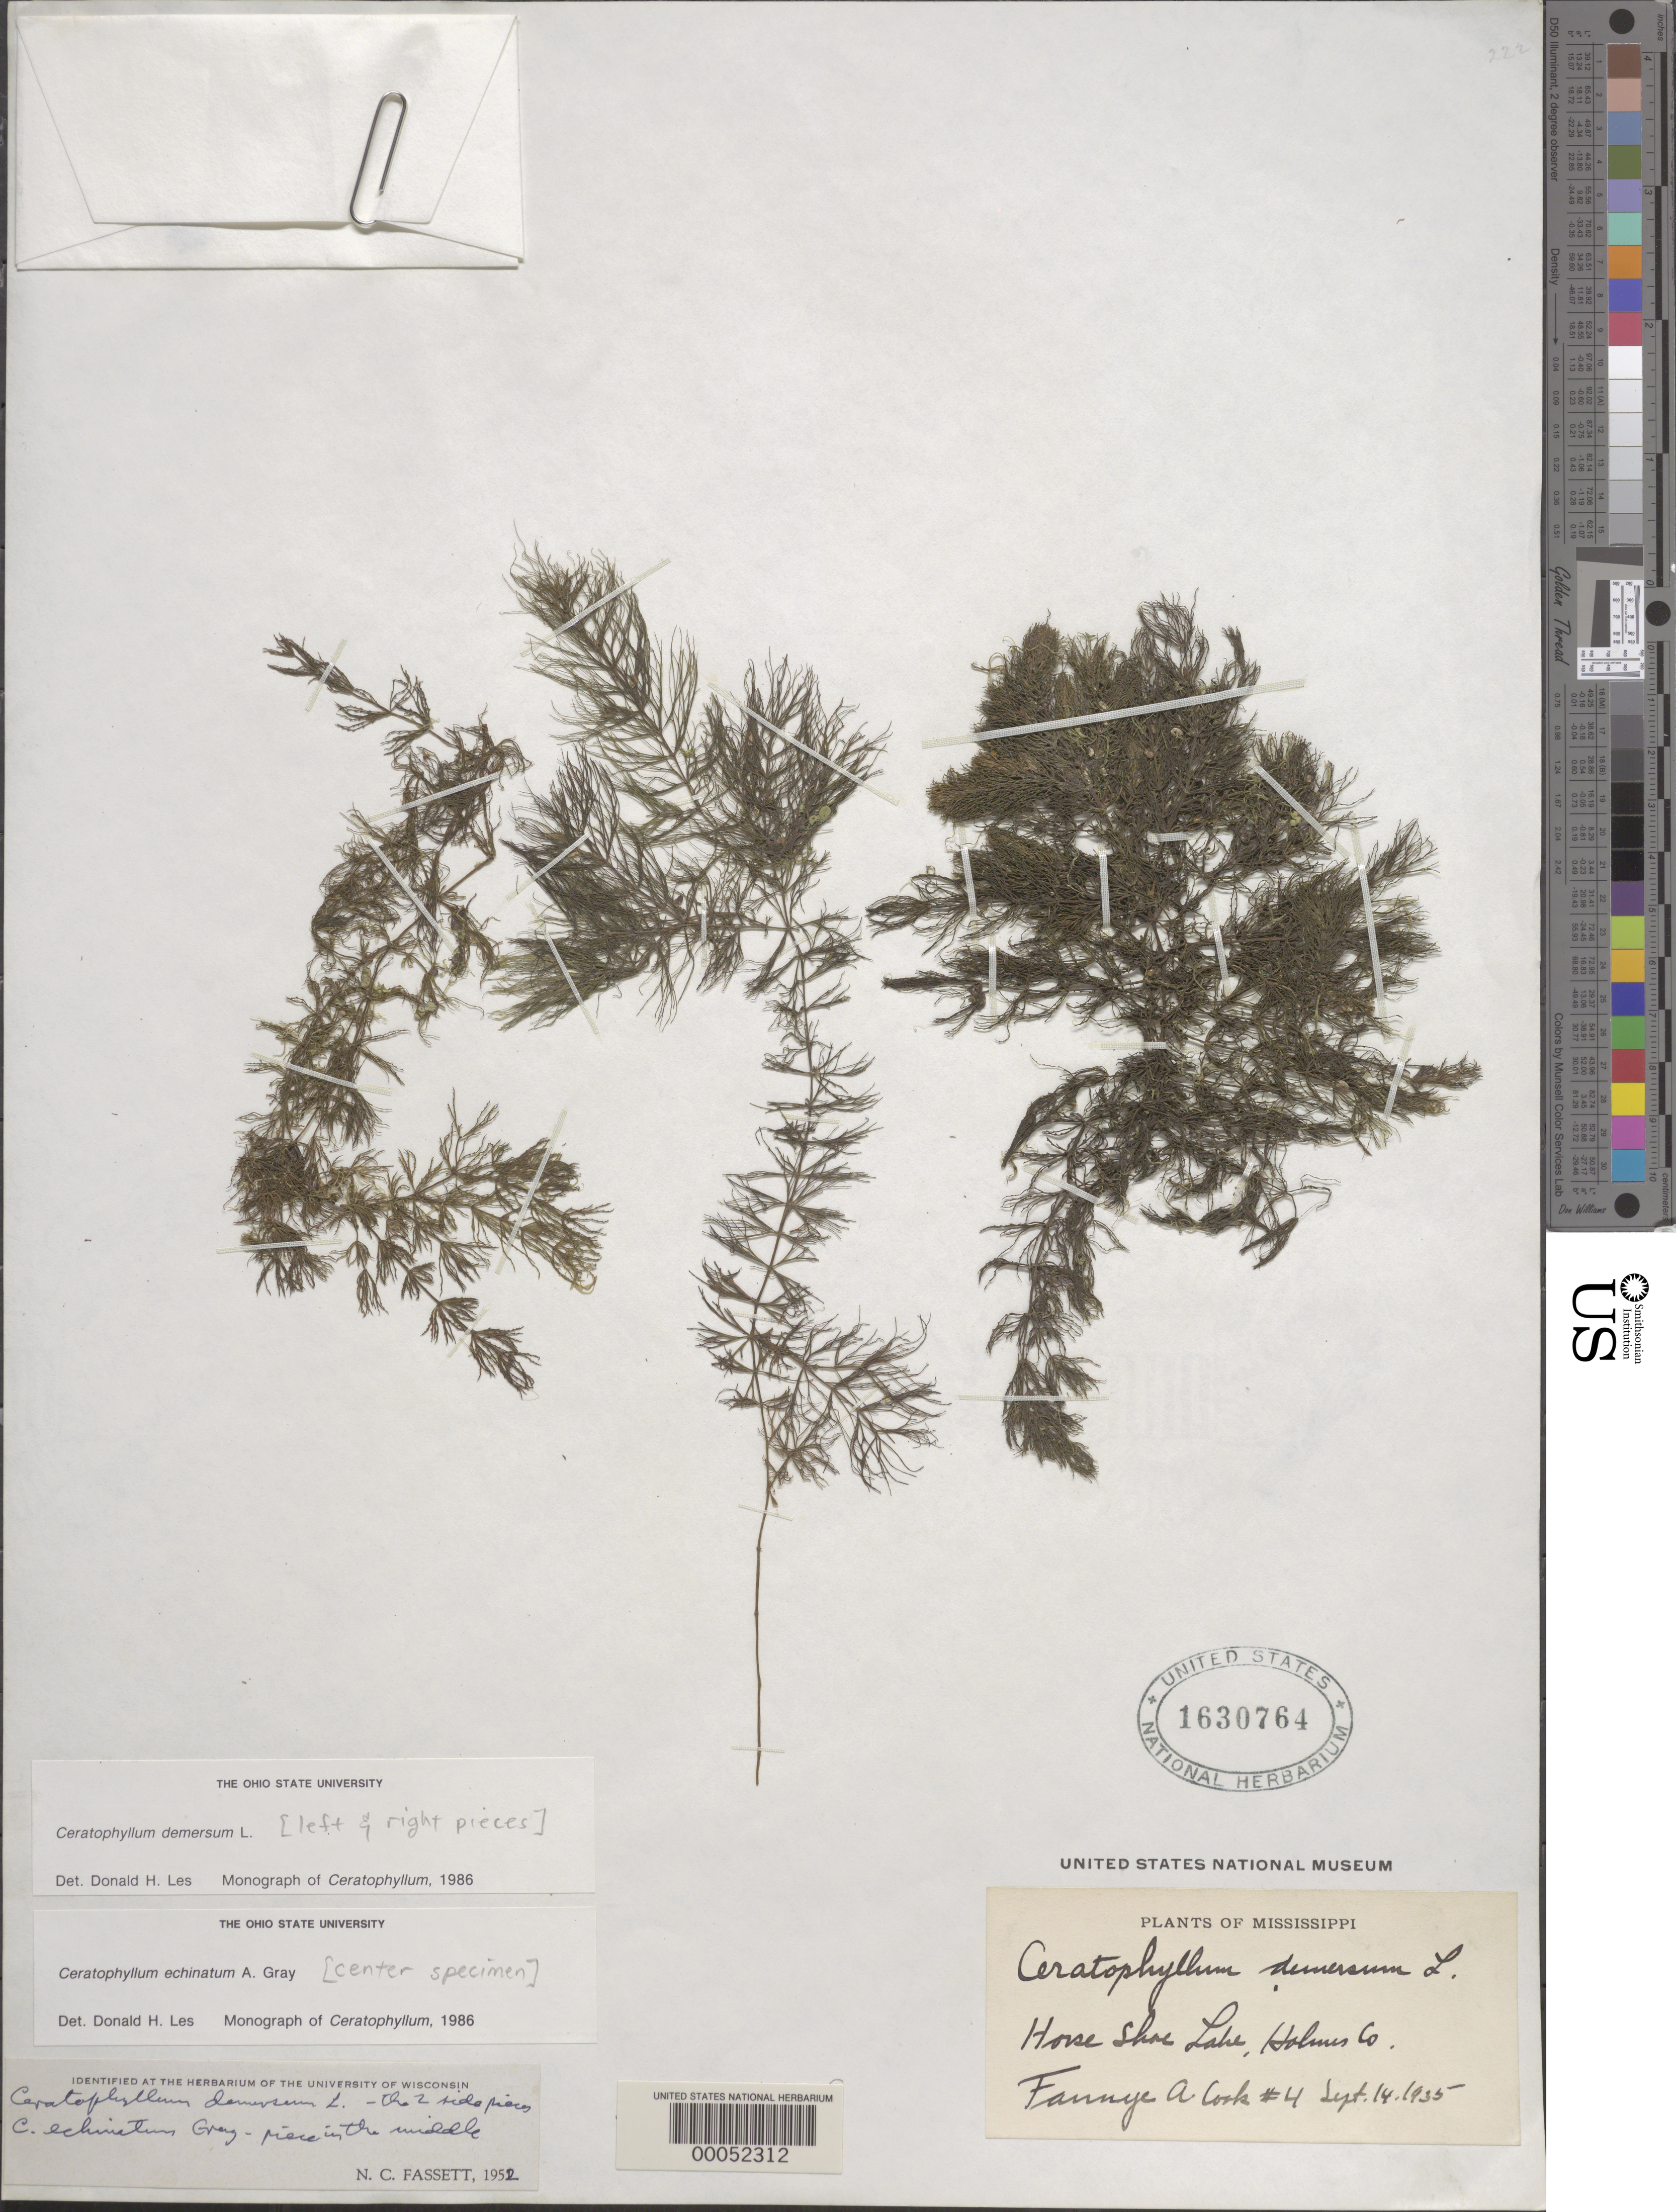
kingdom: Plantae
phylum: Tracheophyta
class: Magnoliopsida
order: Ceratophyllales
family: Ceratophyllaceae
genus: Ceratophyllum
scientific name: Ceratophyllum demersum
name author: L.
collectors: F. A. Cook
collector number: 4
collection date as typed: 14 Sep 1935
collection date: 1935-09-14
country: United States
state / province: Mississippi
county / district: Holmes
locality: Horse shoe lake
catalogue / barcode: US 1630764